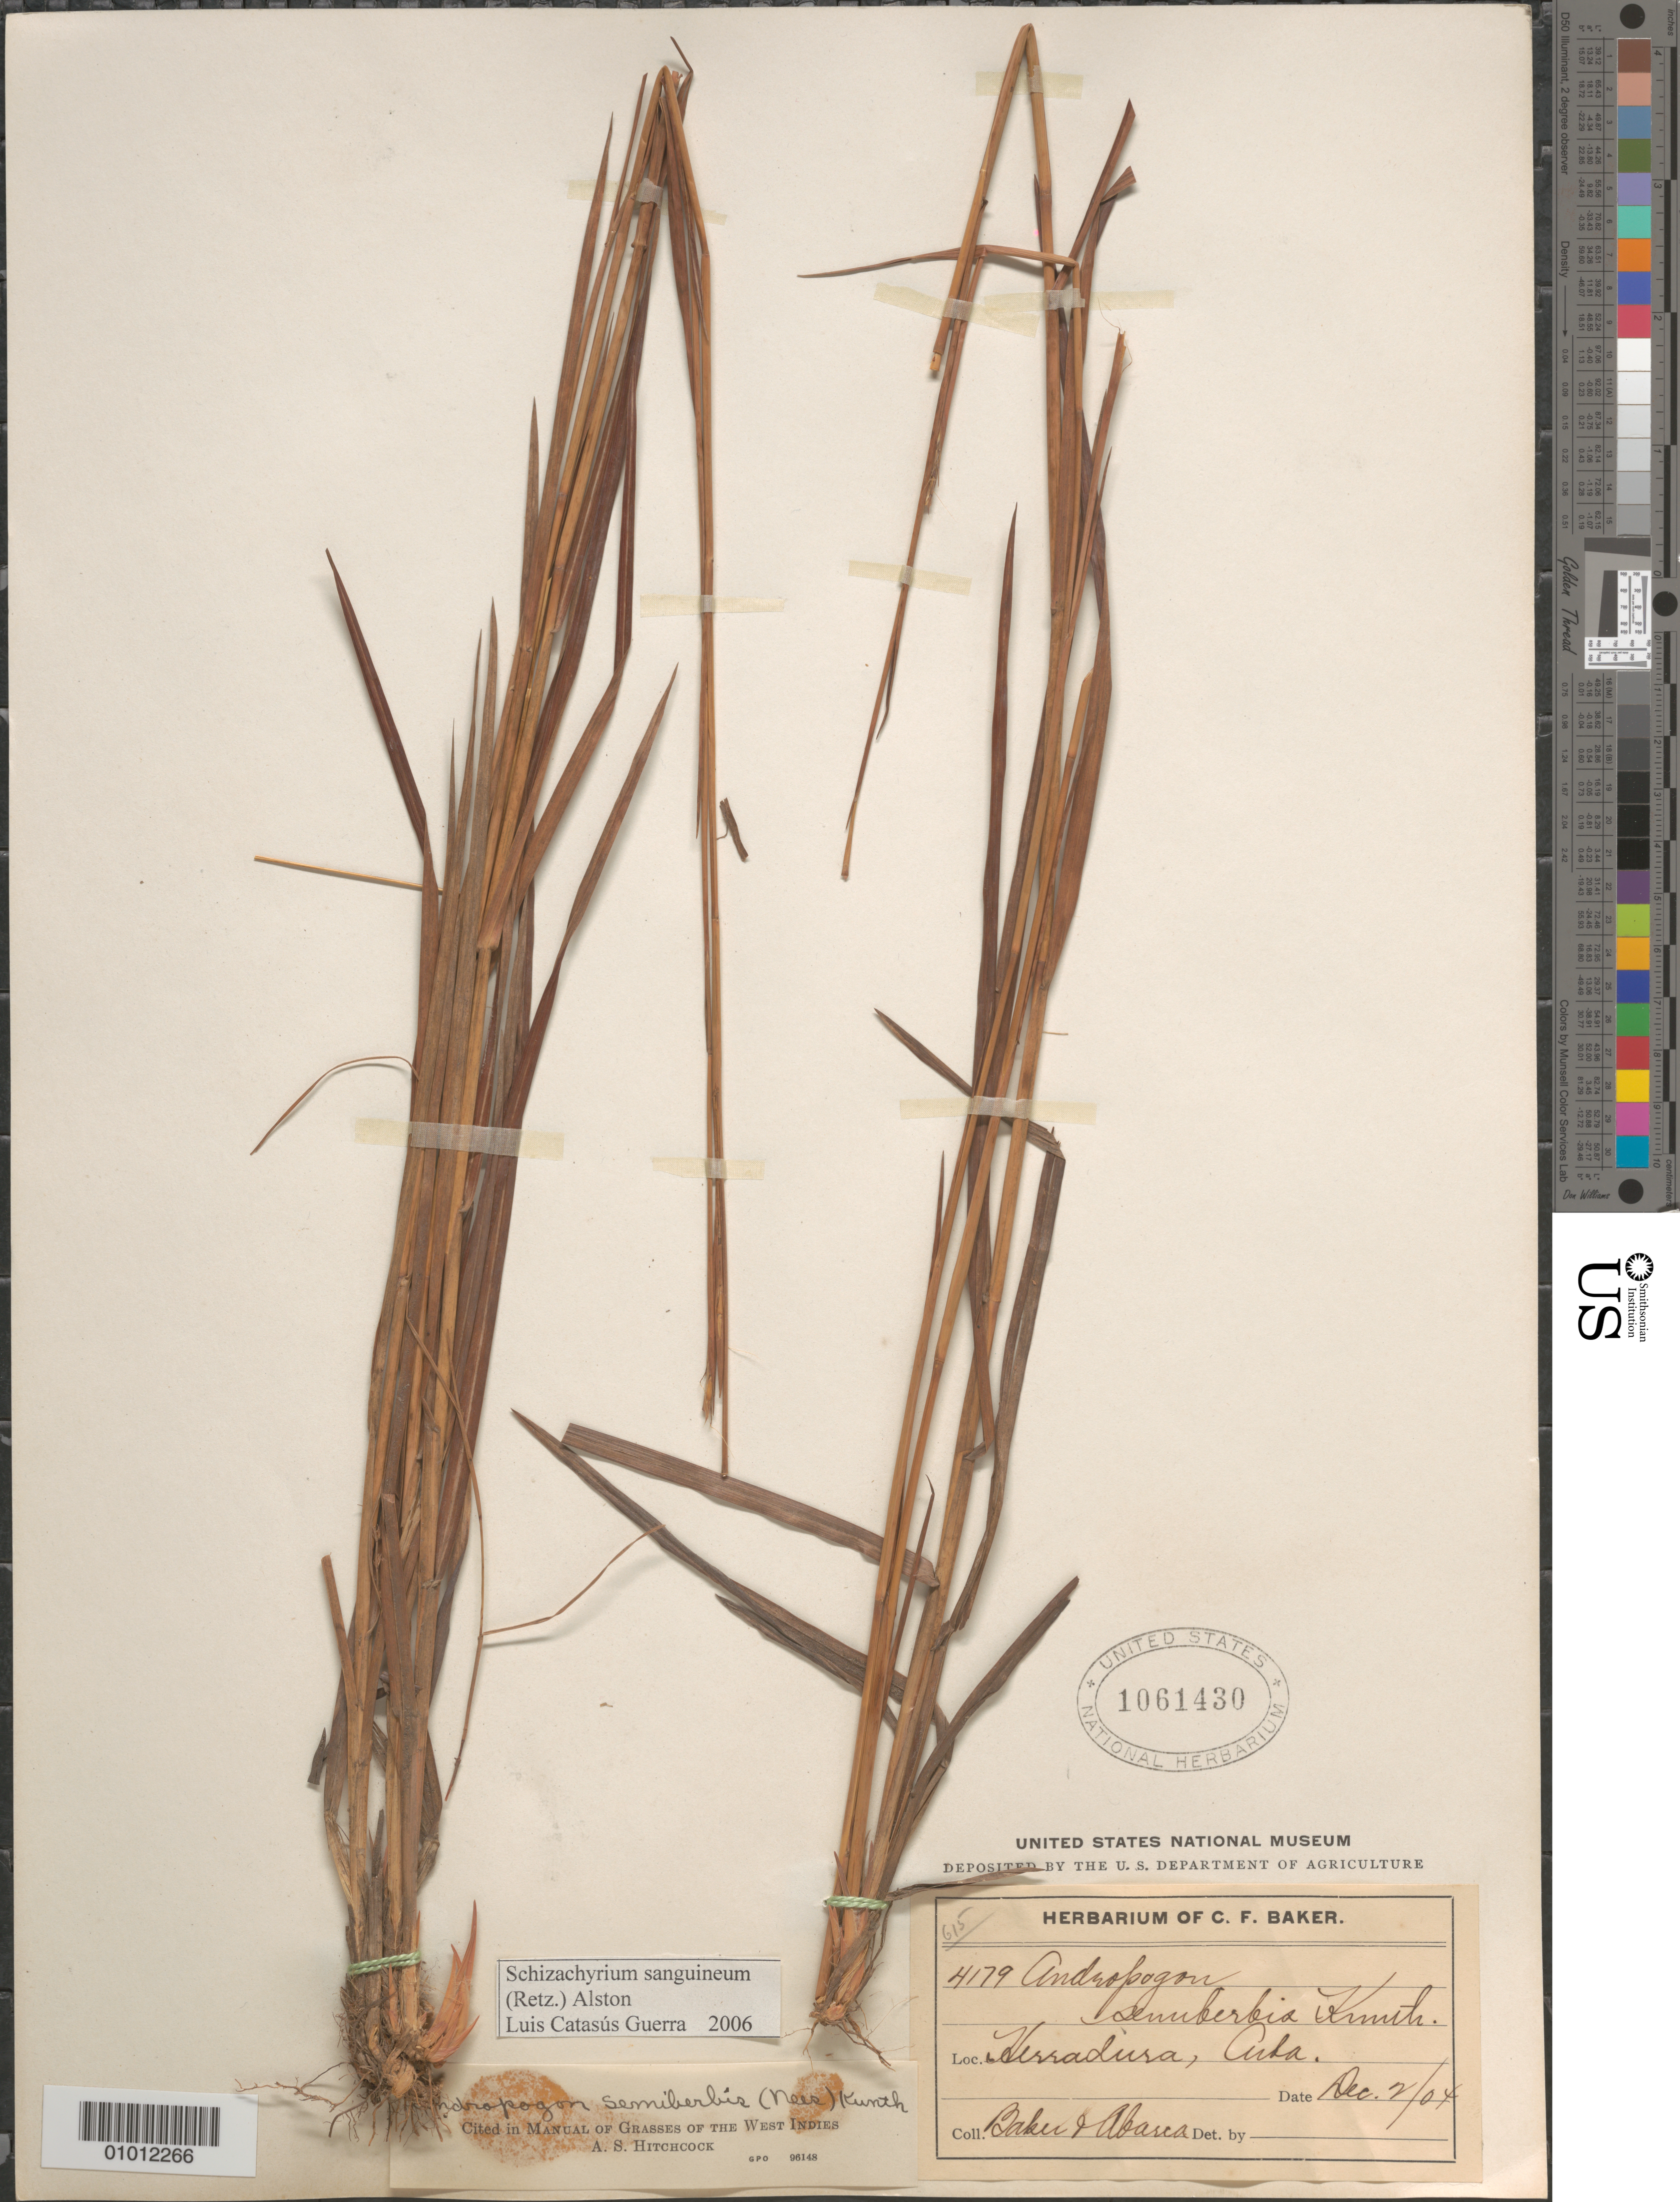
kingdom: Plantae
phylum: Tracheophyta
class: Liliopsida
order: Poales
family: Poaceae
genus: Schizachyrium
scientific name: Schizachyrium sanguineum var. sanguineum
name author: (Retz.) Alston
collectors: C. F. Baker & M. Abarca y Vascquez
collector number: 4179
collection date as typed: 02 Dec 1904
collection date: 1904-12-02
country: Cuba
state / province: Pinar del Rio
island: Cuba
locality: Herradura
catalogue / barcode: US 1062430